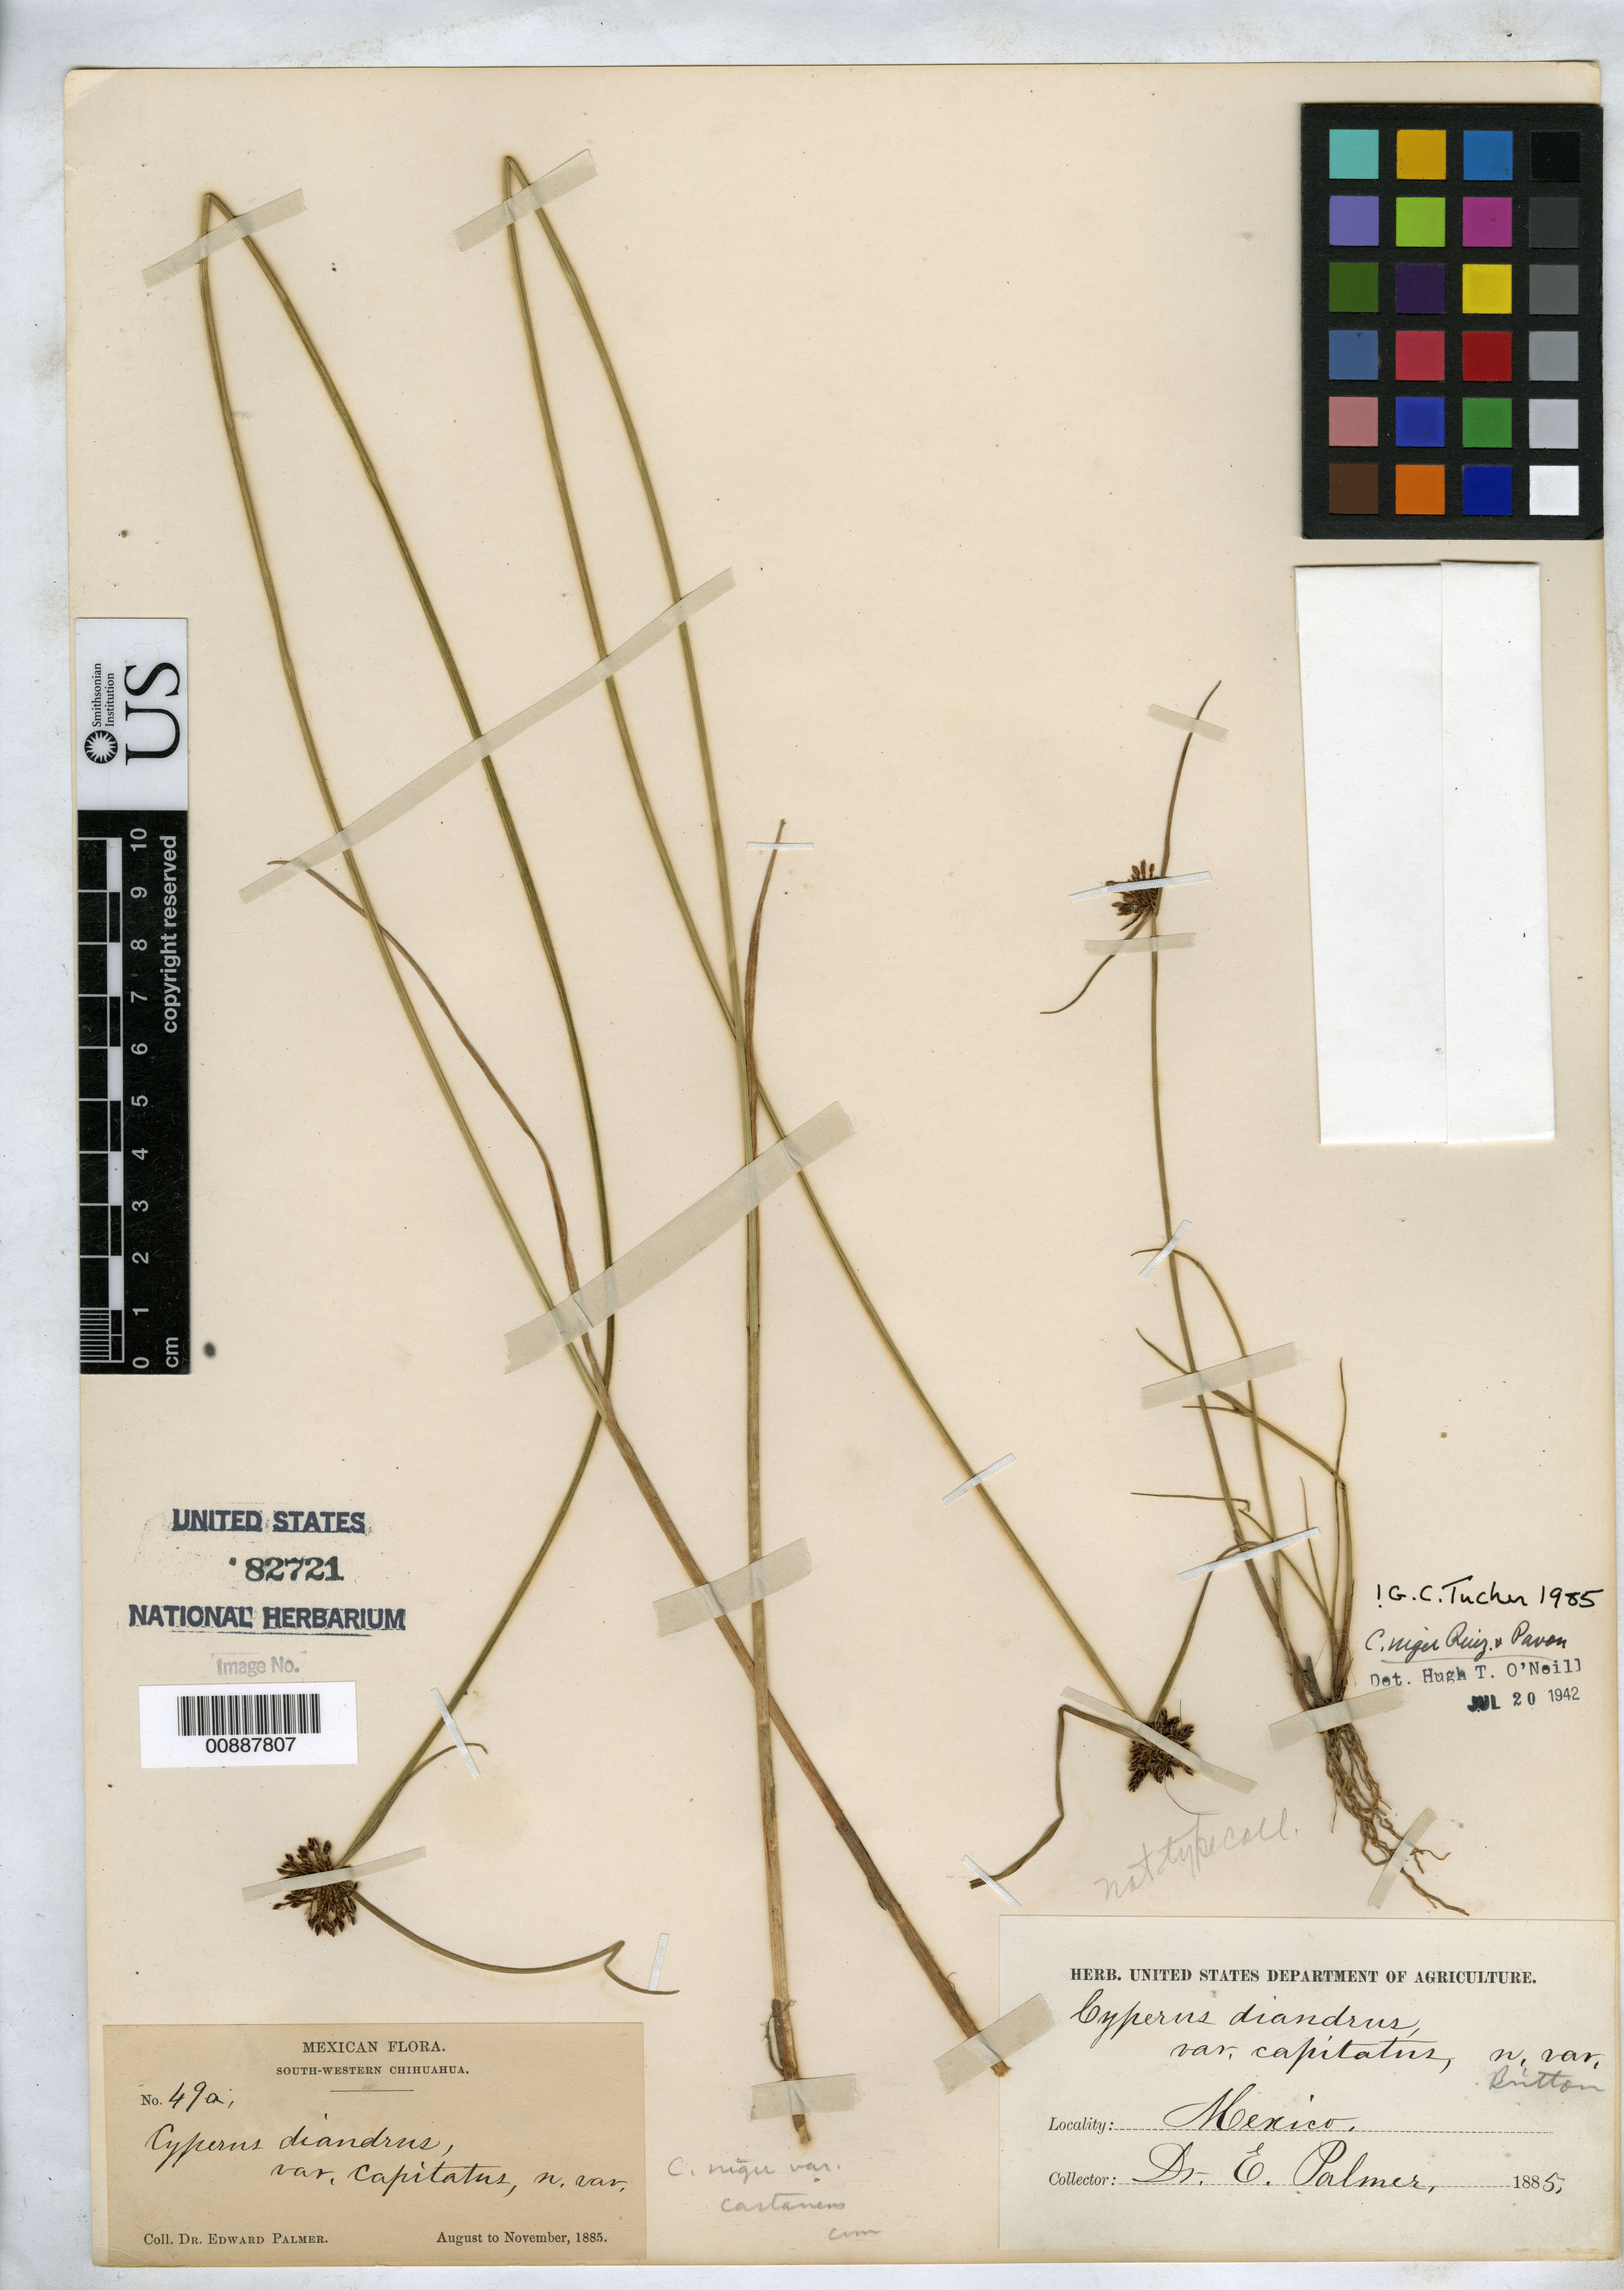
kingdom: Plantae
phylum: Tracheophyta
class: Liliopsida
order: Poales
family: Cyperaceae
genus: Cyperus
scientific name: Cyperus diandrus var. capitatus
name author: Britton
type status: Syntype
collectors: E. Palmer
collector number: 49 a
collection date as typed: Aug 1885 to -- Nov 1885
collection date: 1885-08/1885-11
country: Mexico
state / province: Chihuahua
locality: South-Western Chihuahua.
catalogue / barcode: US 82721